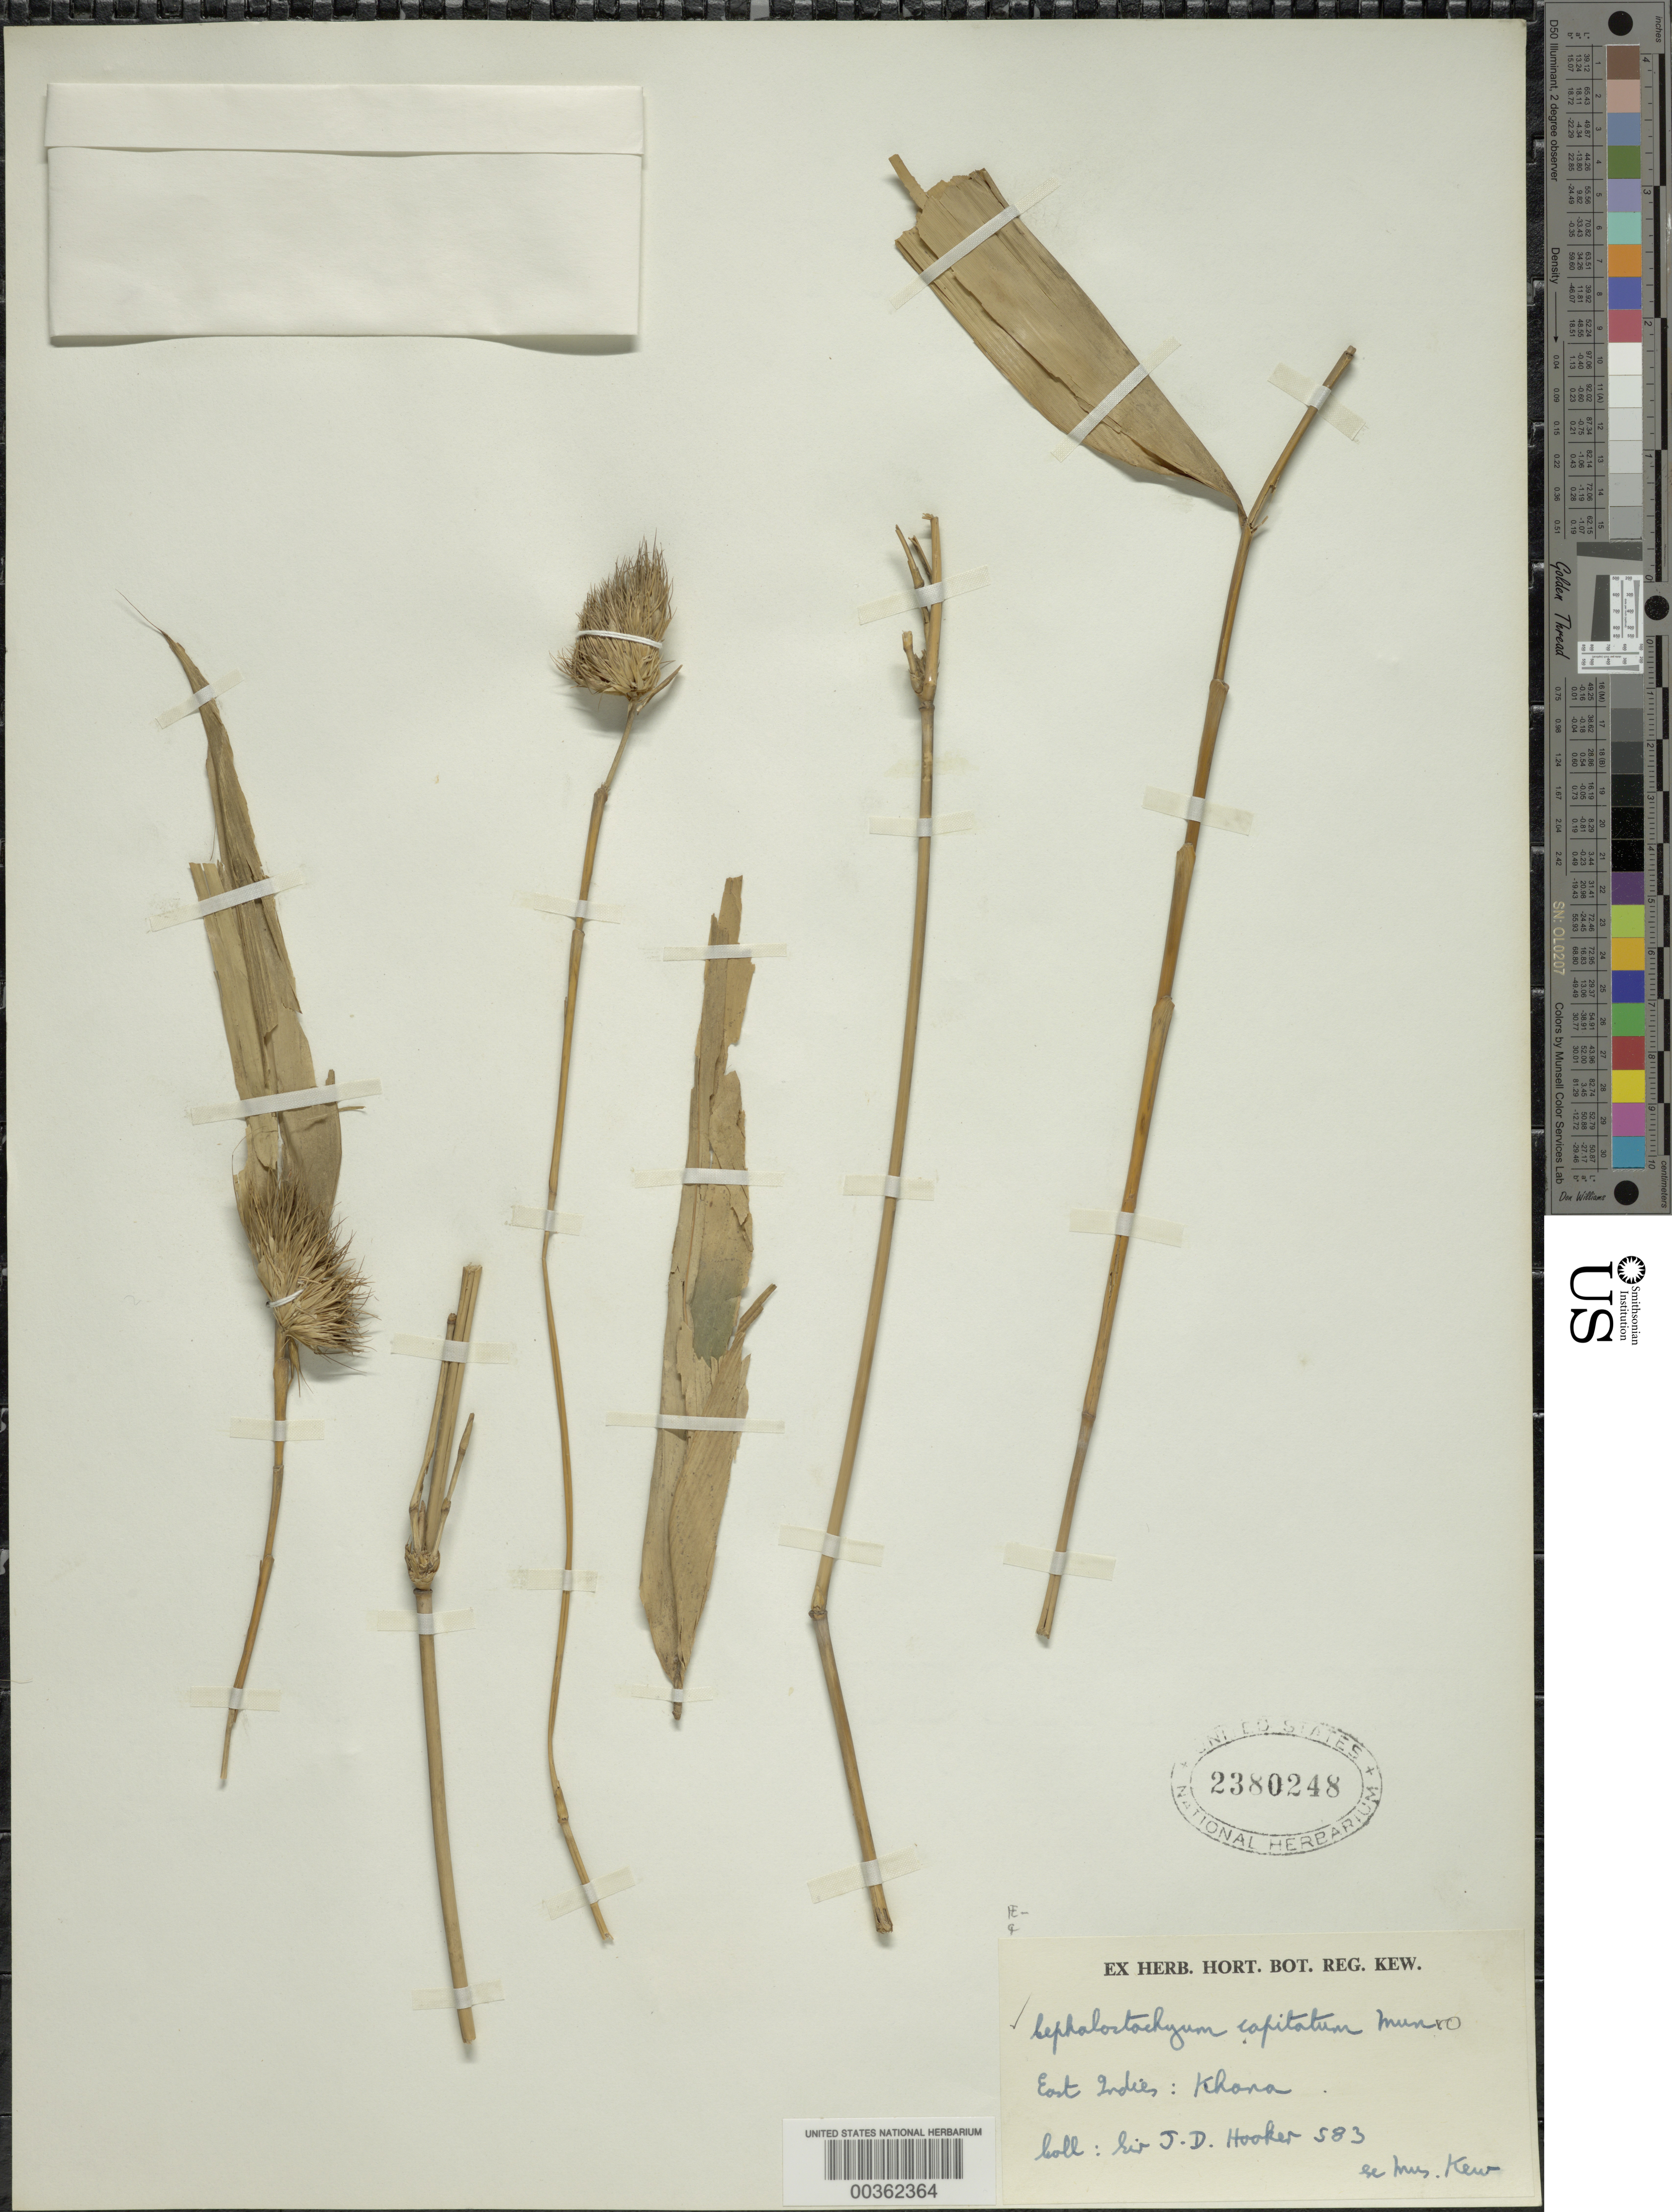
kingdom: Plantae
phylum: Tracheophyta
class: Liliopsida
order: Poales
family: Poaceae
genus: Cephalostachyum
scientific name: Cephalostachyum capitatum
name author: Munro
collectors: J. D. Hooker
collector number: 583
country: Bangladesh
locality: East indies: Khana [Khasia?]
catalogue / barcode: US 2380248